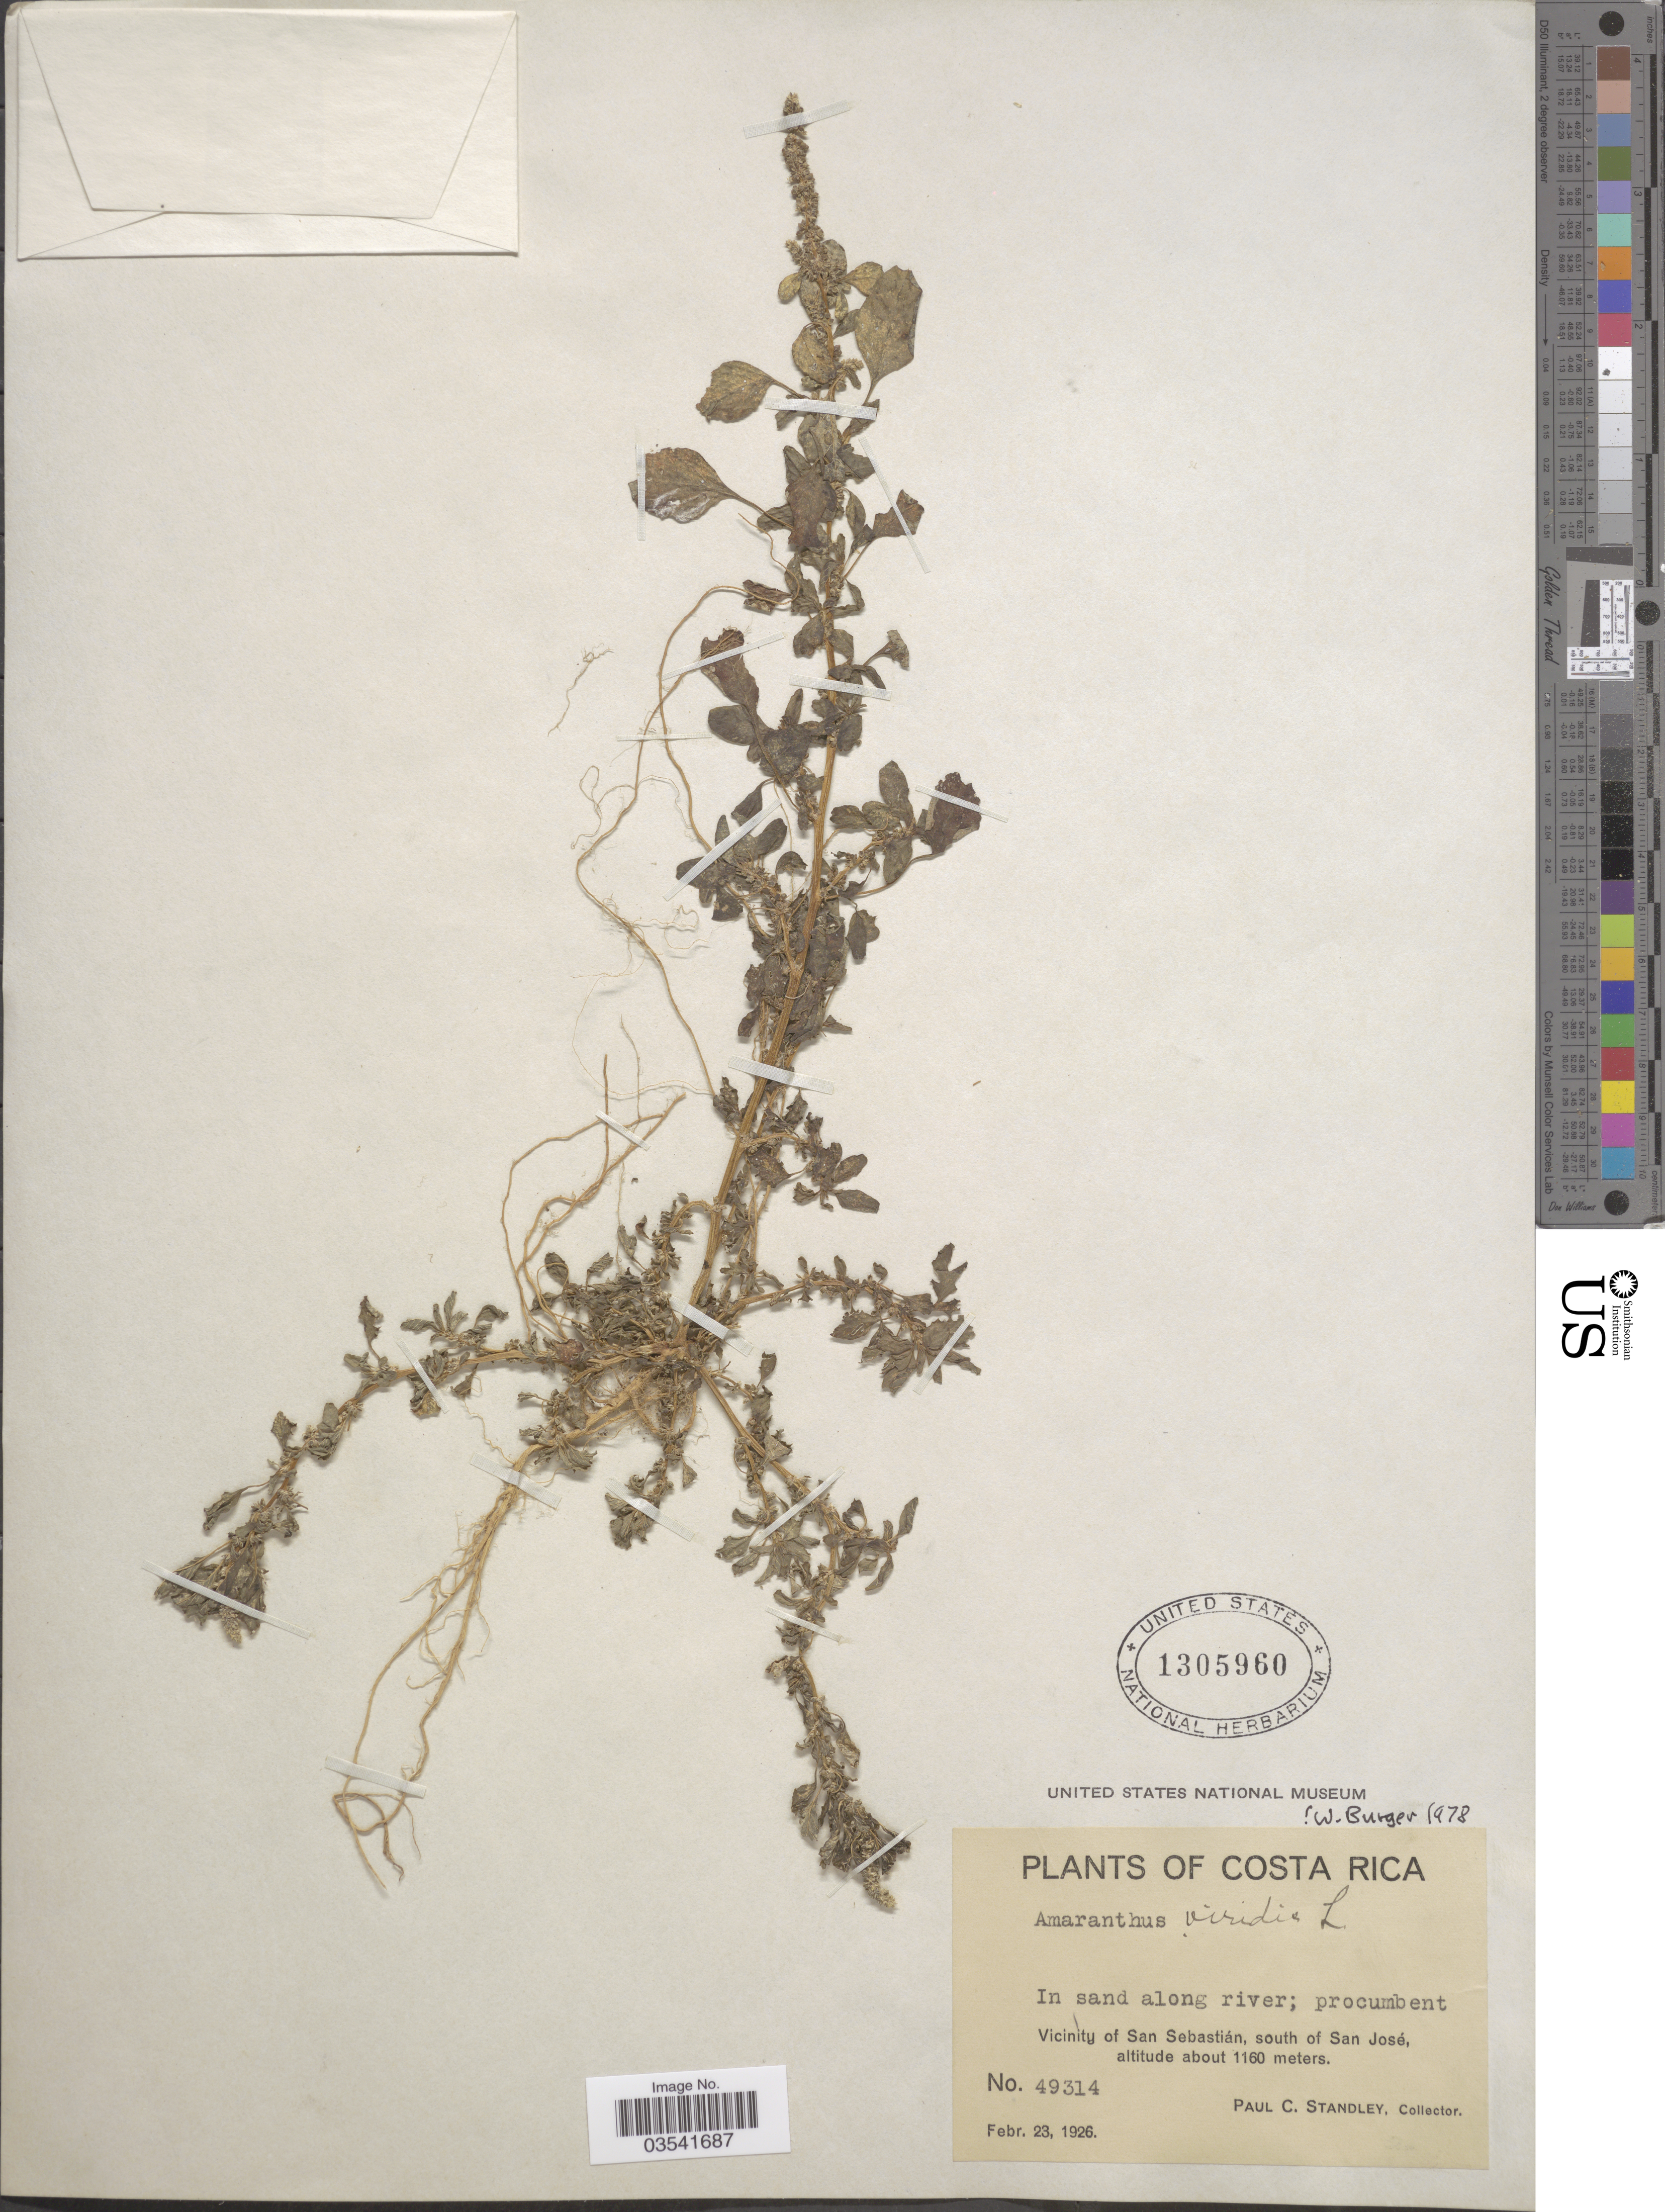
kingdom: Plantae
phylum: Tracheophyta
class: Magnoliopsida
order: Caryophyllales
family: Amaranthaceae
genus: Amaranthus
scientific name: Amaranthus viridis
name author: L.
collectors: P. C. Standley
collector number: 49314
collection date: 1926-02-23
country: Costa Rica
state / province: San José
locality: In sand along river. Vicinity of San Sebastián, south of San José.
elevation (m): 1160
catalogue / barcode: US 1305960